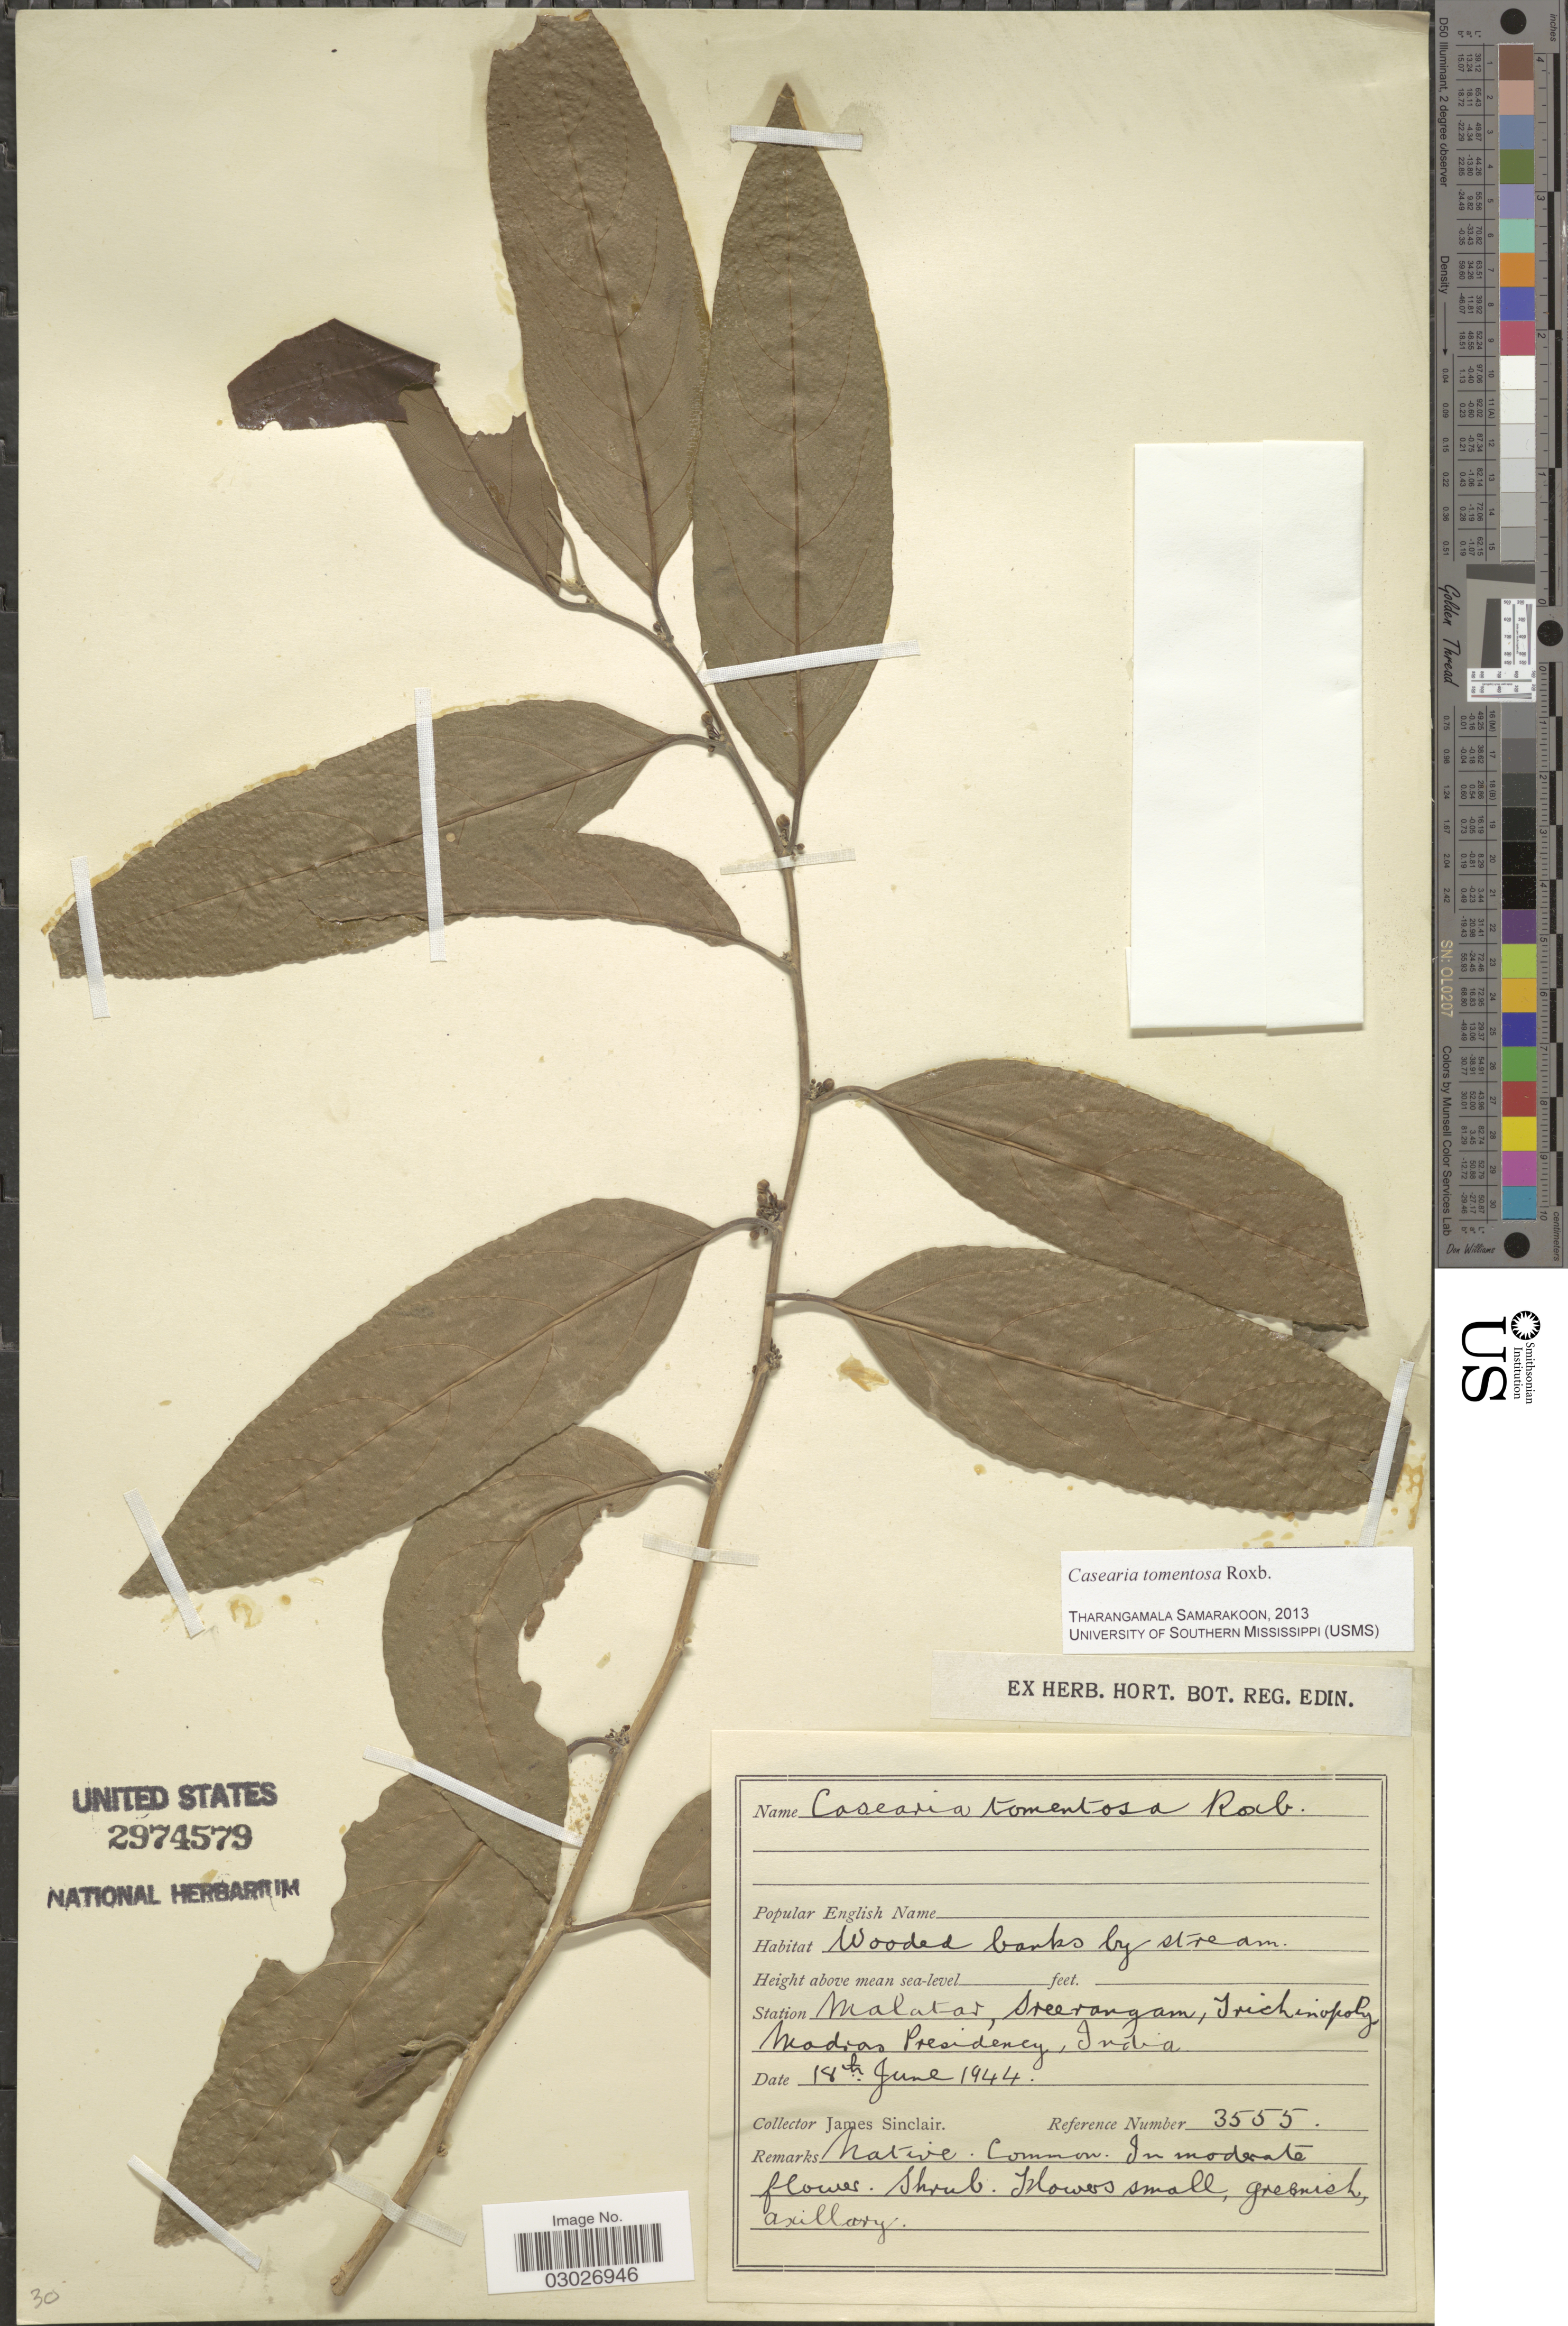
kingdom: Plantae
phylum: Tracheophyta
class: Magnoliopsida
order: Malpighiales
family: Salicaceae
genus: Casearia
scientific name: Casearia tomentosa var. tomentosa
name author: Roxb.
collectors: J. Sinclair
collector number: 3555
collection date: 1944-06-18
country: India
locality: Malatar, Sreerangam, Trichinopoly Madras Presidency.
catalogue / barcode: US 2974579